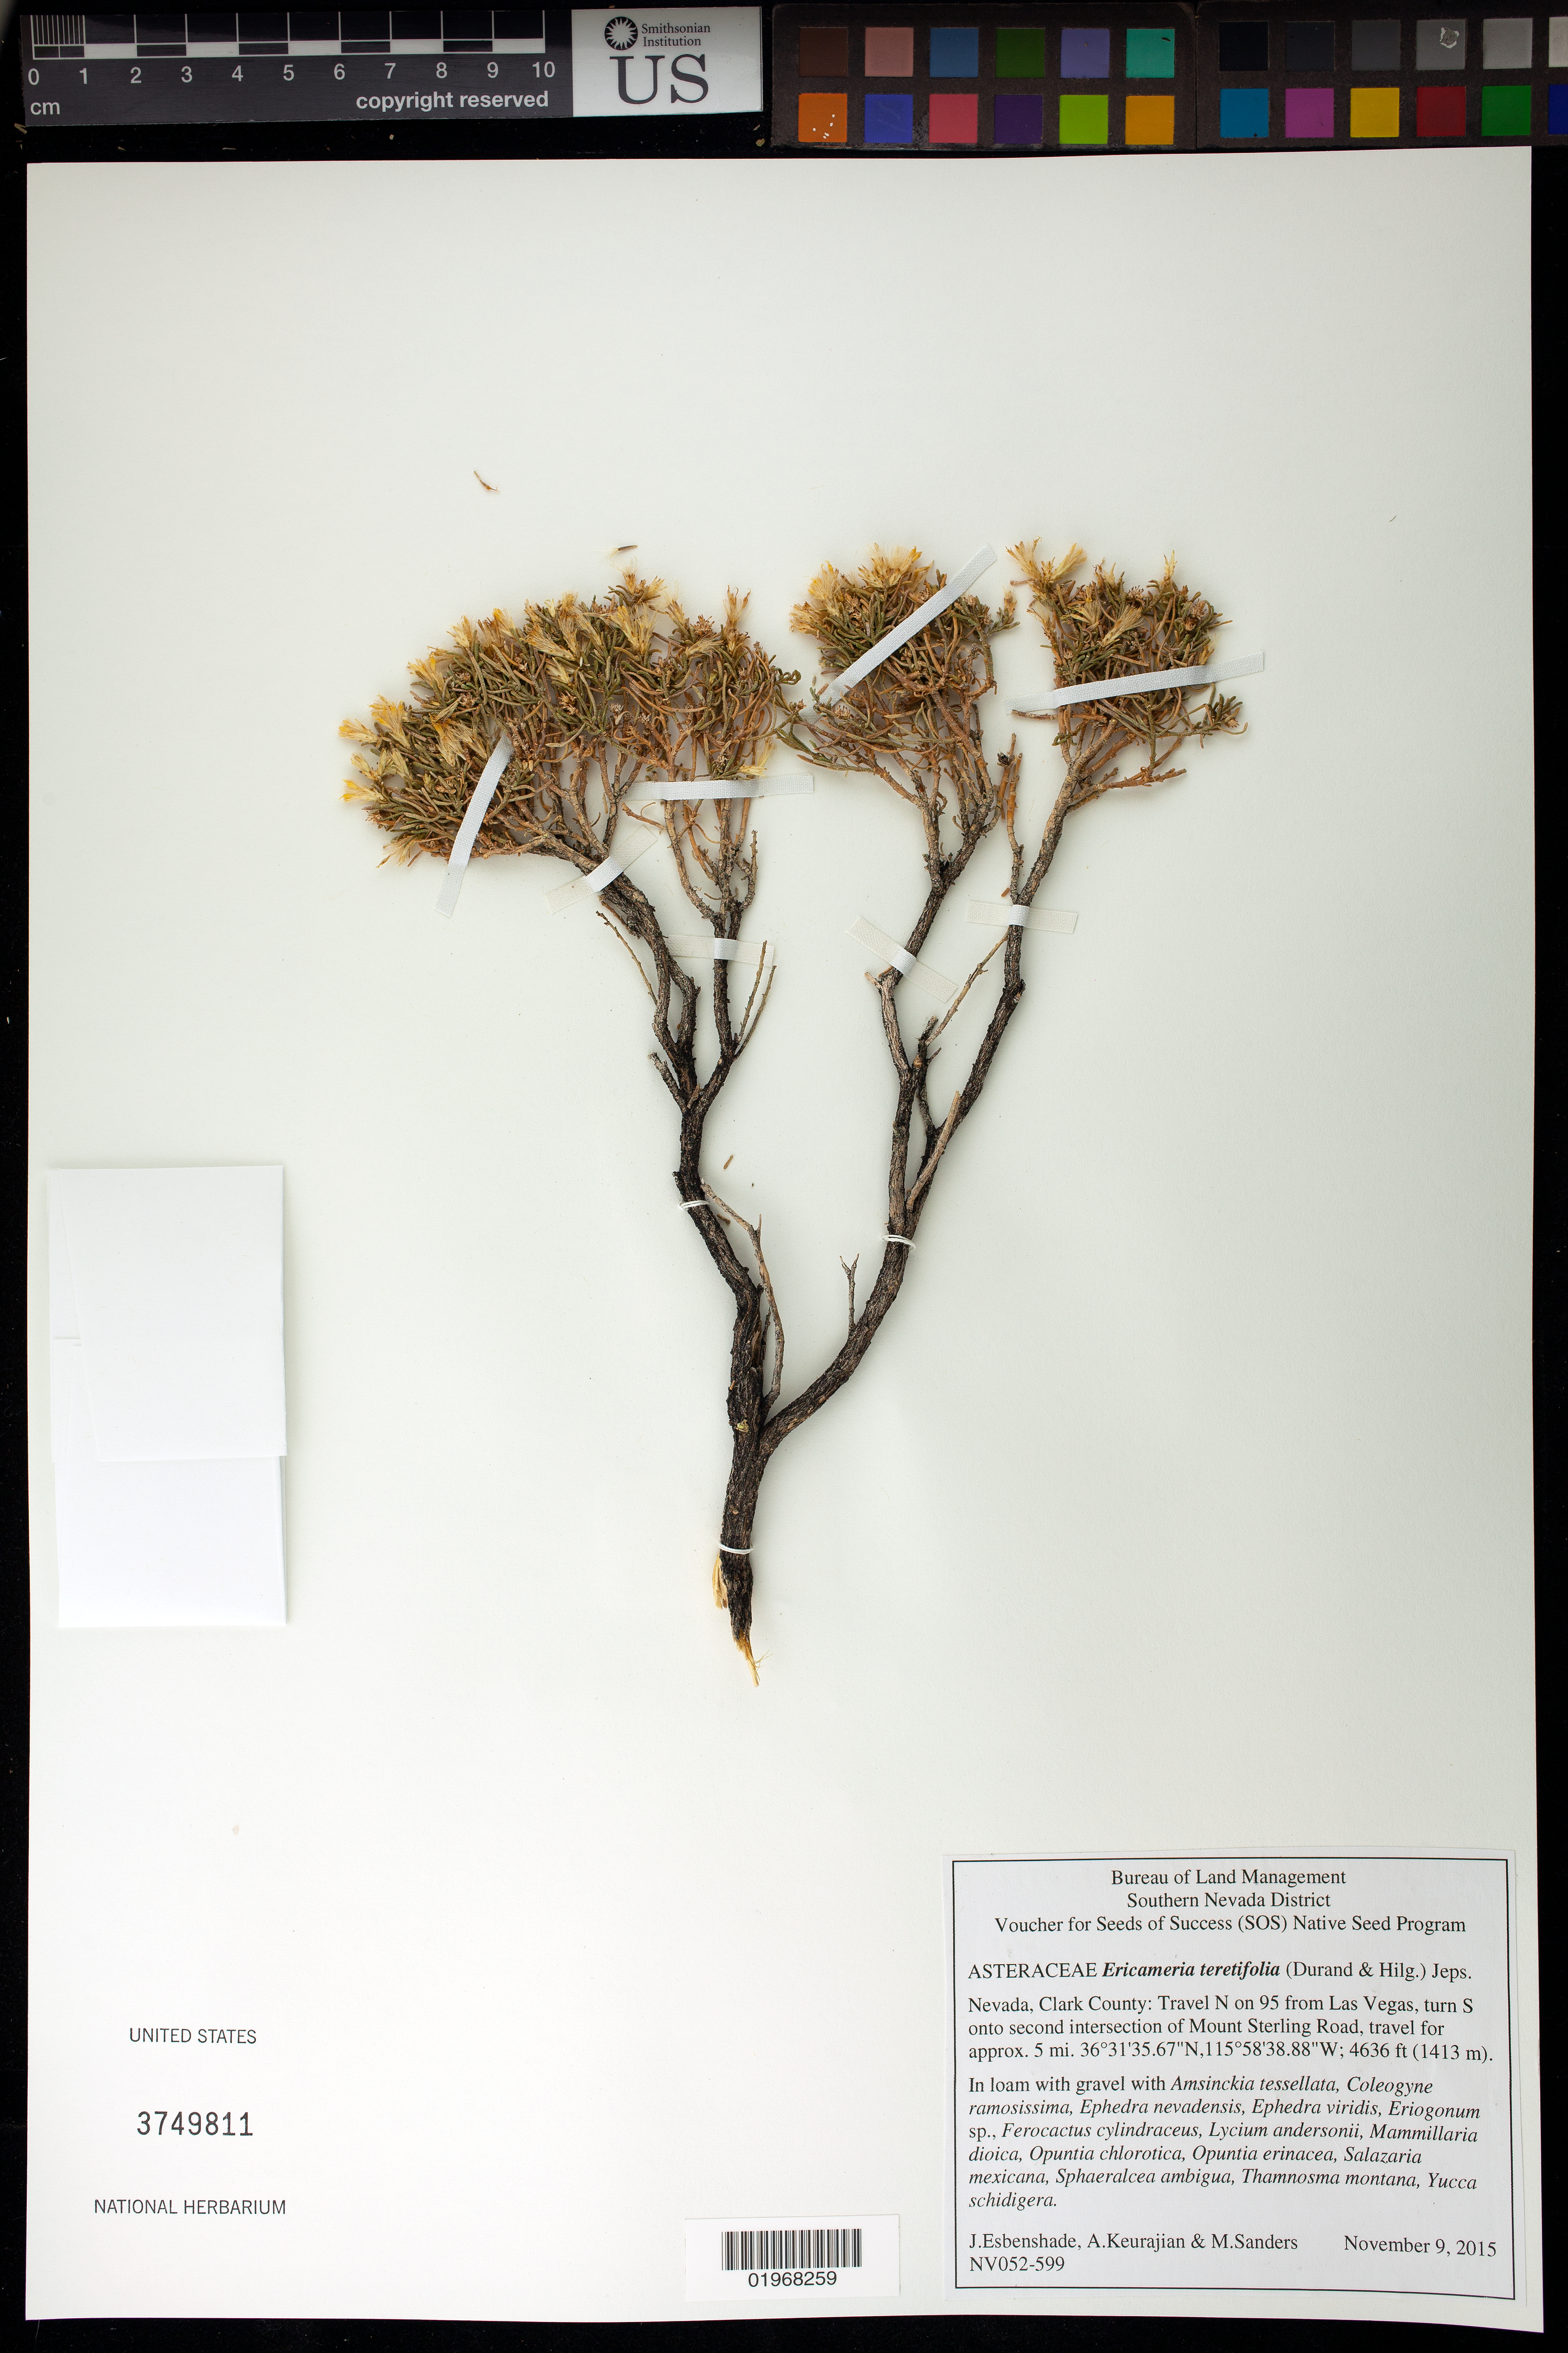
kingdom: Plantae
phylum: Tracheophyta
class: Magnoliopsida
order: Asterales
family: Asteraceae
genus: Ericameria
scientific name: Ericameria teretifolia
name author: (Durand & Hilg.) Jeps.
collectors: J. Esbenshade, A. Keurajian & M. Sanders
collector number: NV052-599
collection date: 2015-11-09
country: United States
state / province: Nevada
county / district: Clark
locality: Southern Nevada ERMA, Mount Sterling Rd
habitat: Loam with gravel. With Ephedra viridis, Lycium andersonii, Ycca schidigera, ect.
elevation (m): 1413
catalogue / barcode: US 3749811